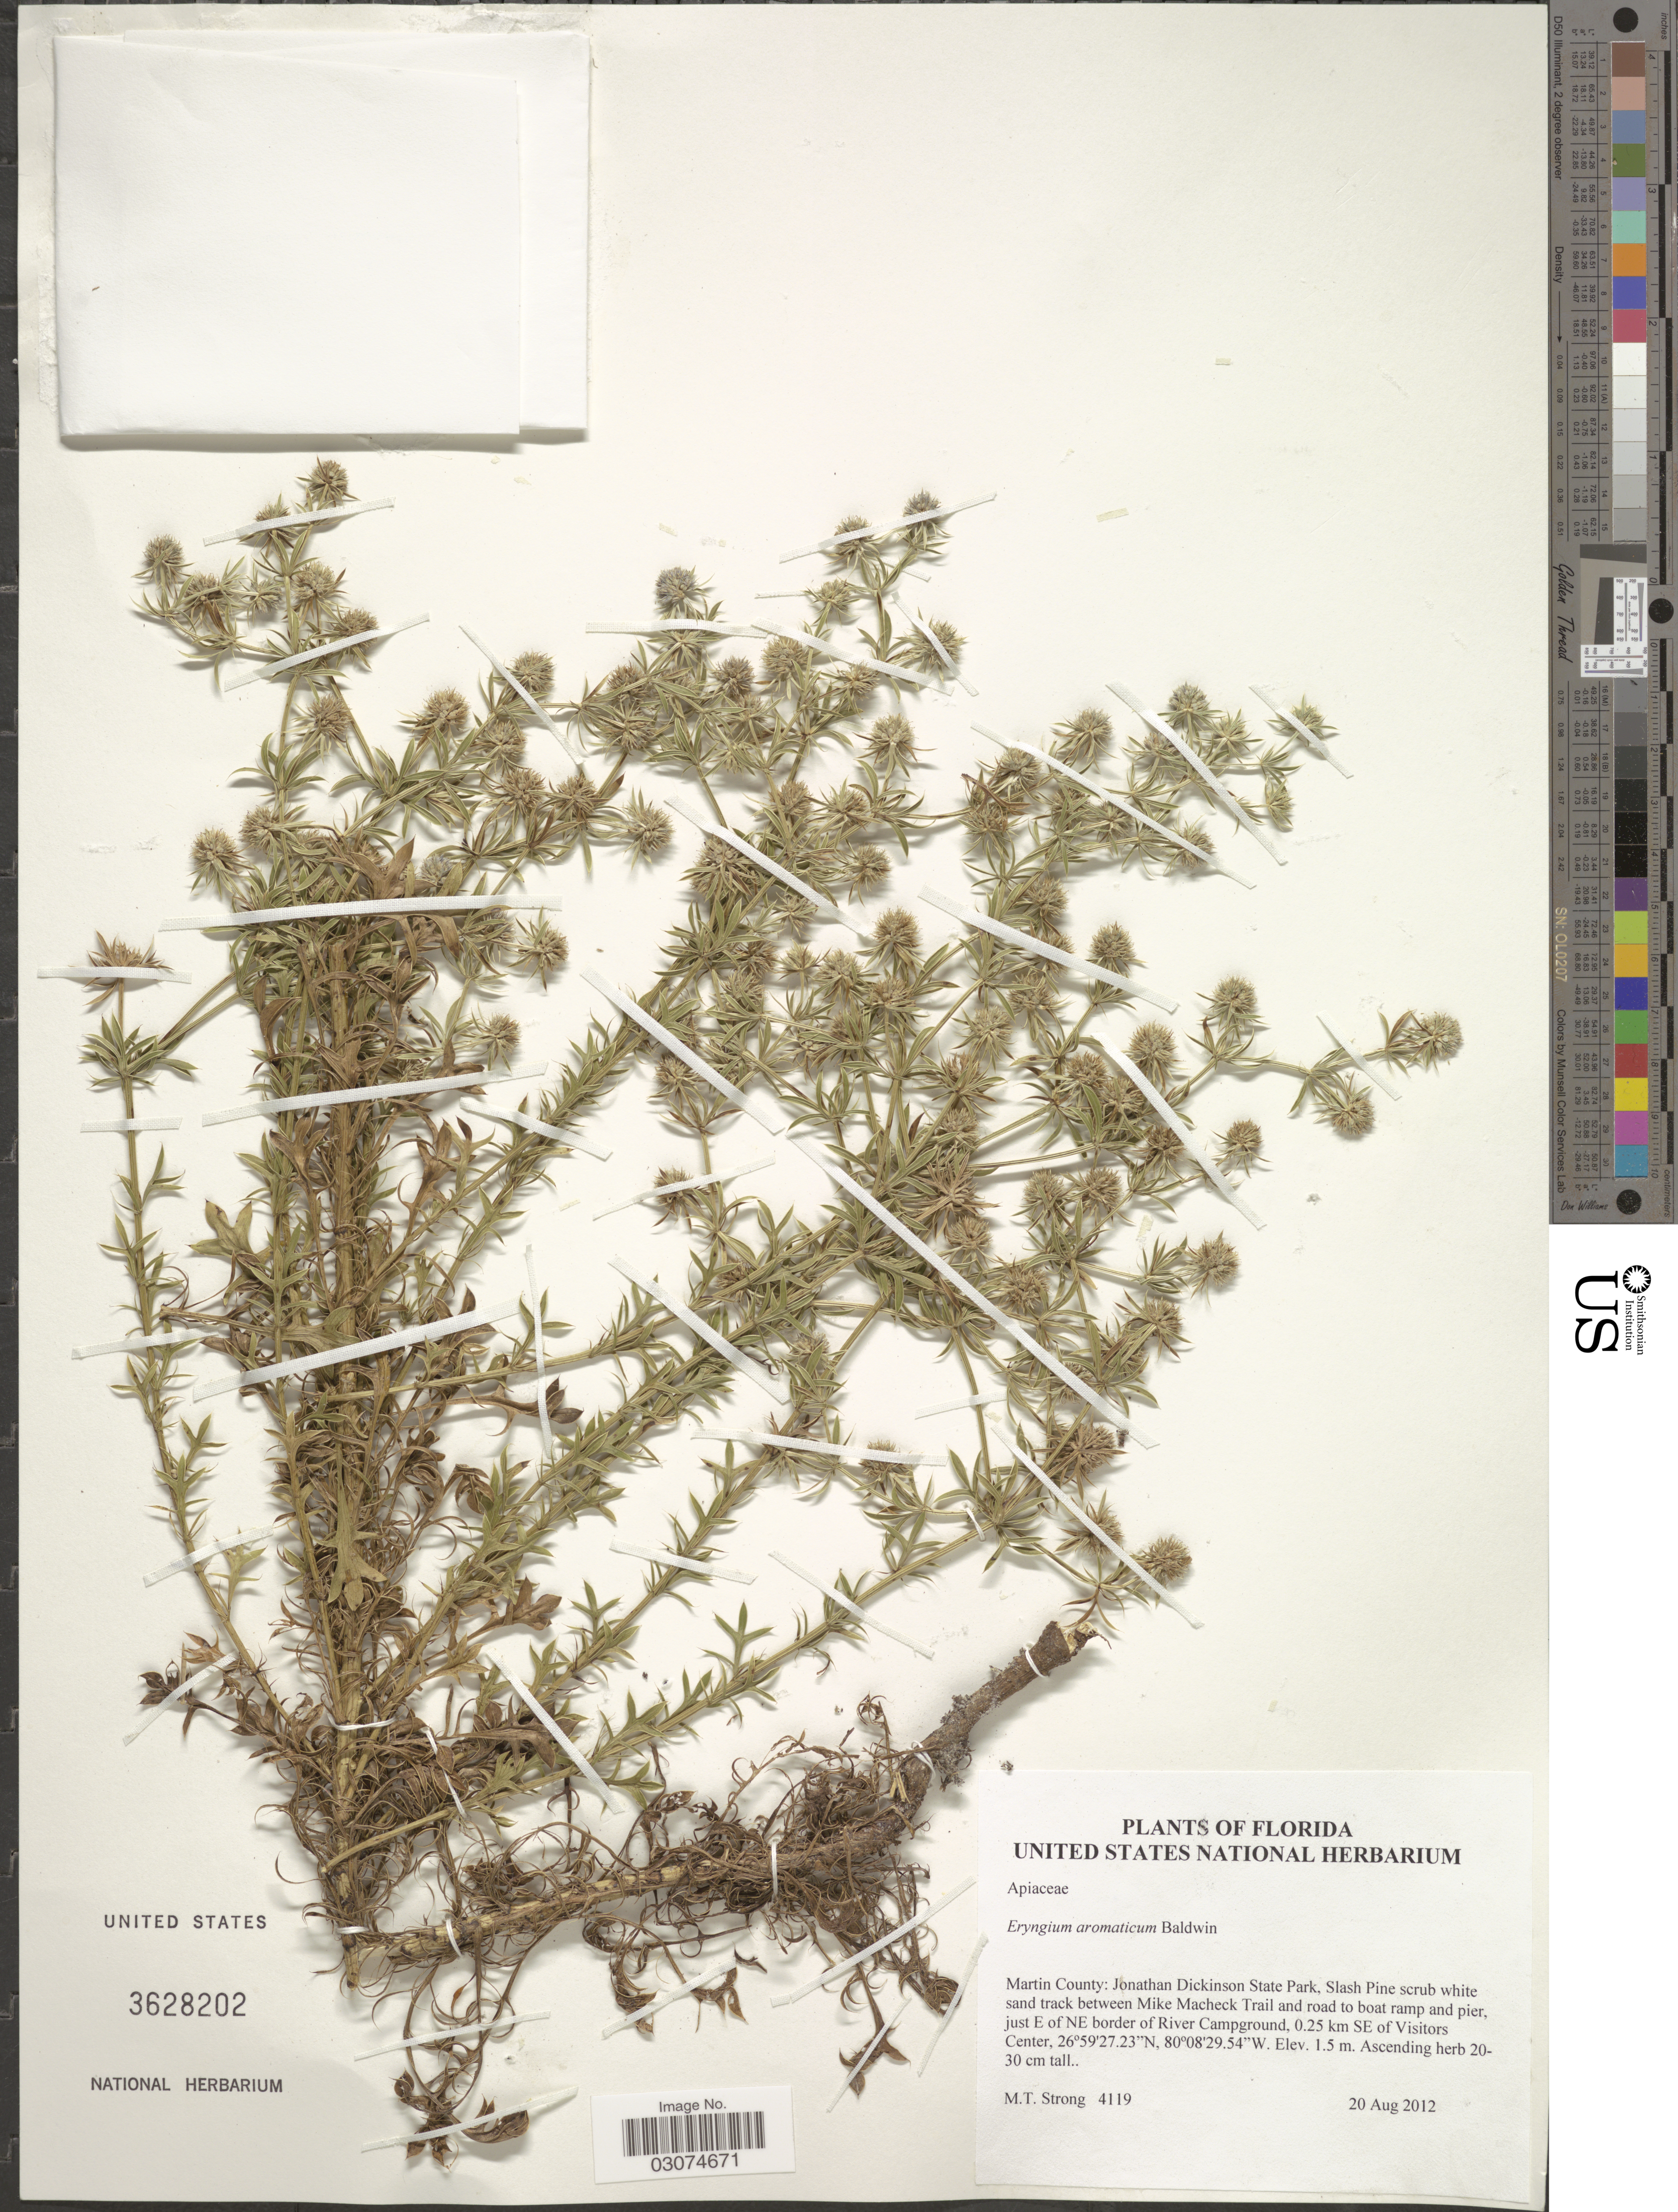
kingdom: Plantae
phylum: Tracheophyta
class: Magnoliopsida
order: Apiales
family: Apiaceae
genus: Eryngium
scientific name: Eryngium aromaticum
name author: Baldwin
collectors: M. T. Strong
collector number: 4119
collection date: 2012-08-20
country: United States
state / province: Florida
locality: Martin County: Jonathan Dickinson State Park, Slash Pine scrub white sand track between Mike Macheck Trail and road to boat ramp and pier, just E of NE border of River Campground, 0.25 km SE of Visitors Center.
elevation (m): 1.5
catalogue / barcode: US 3628202